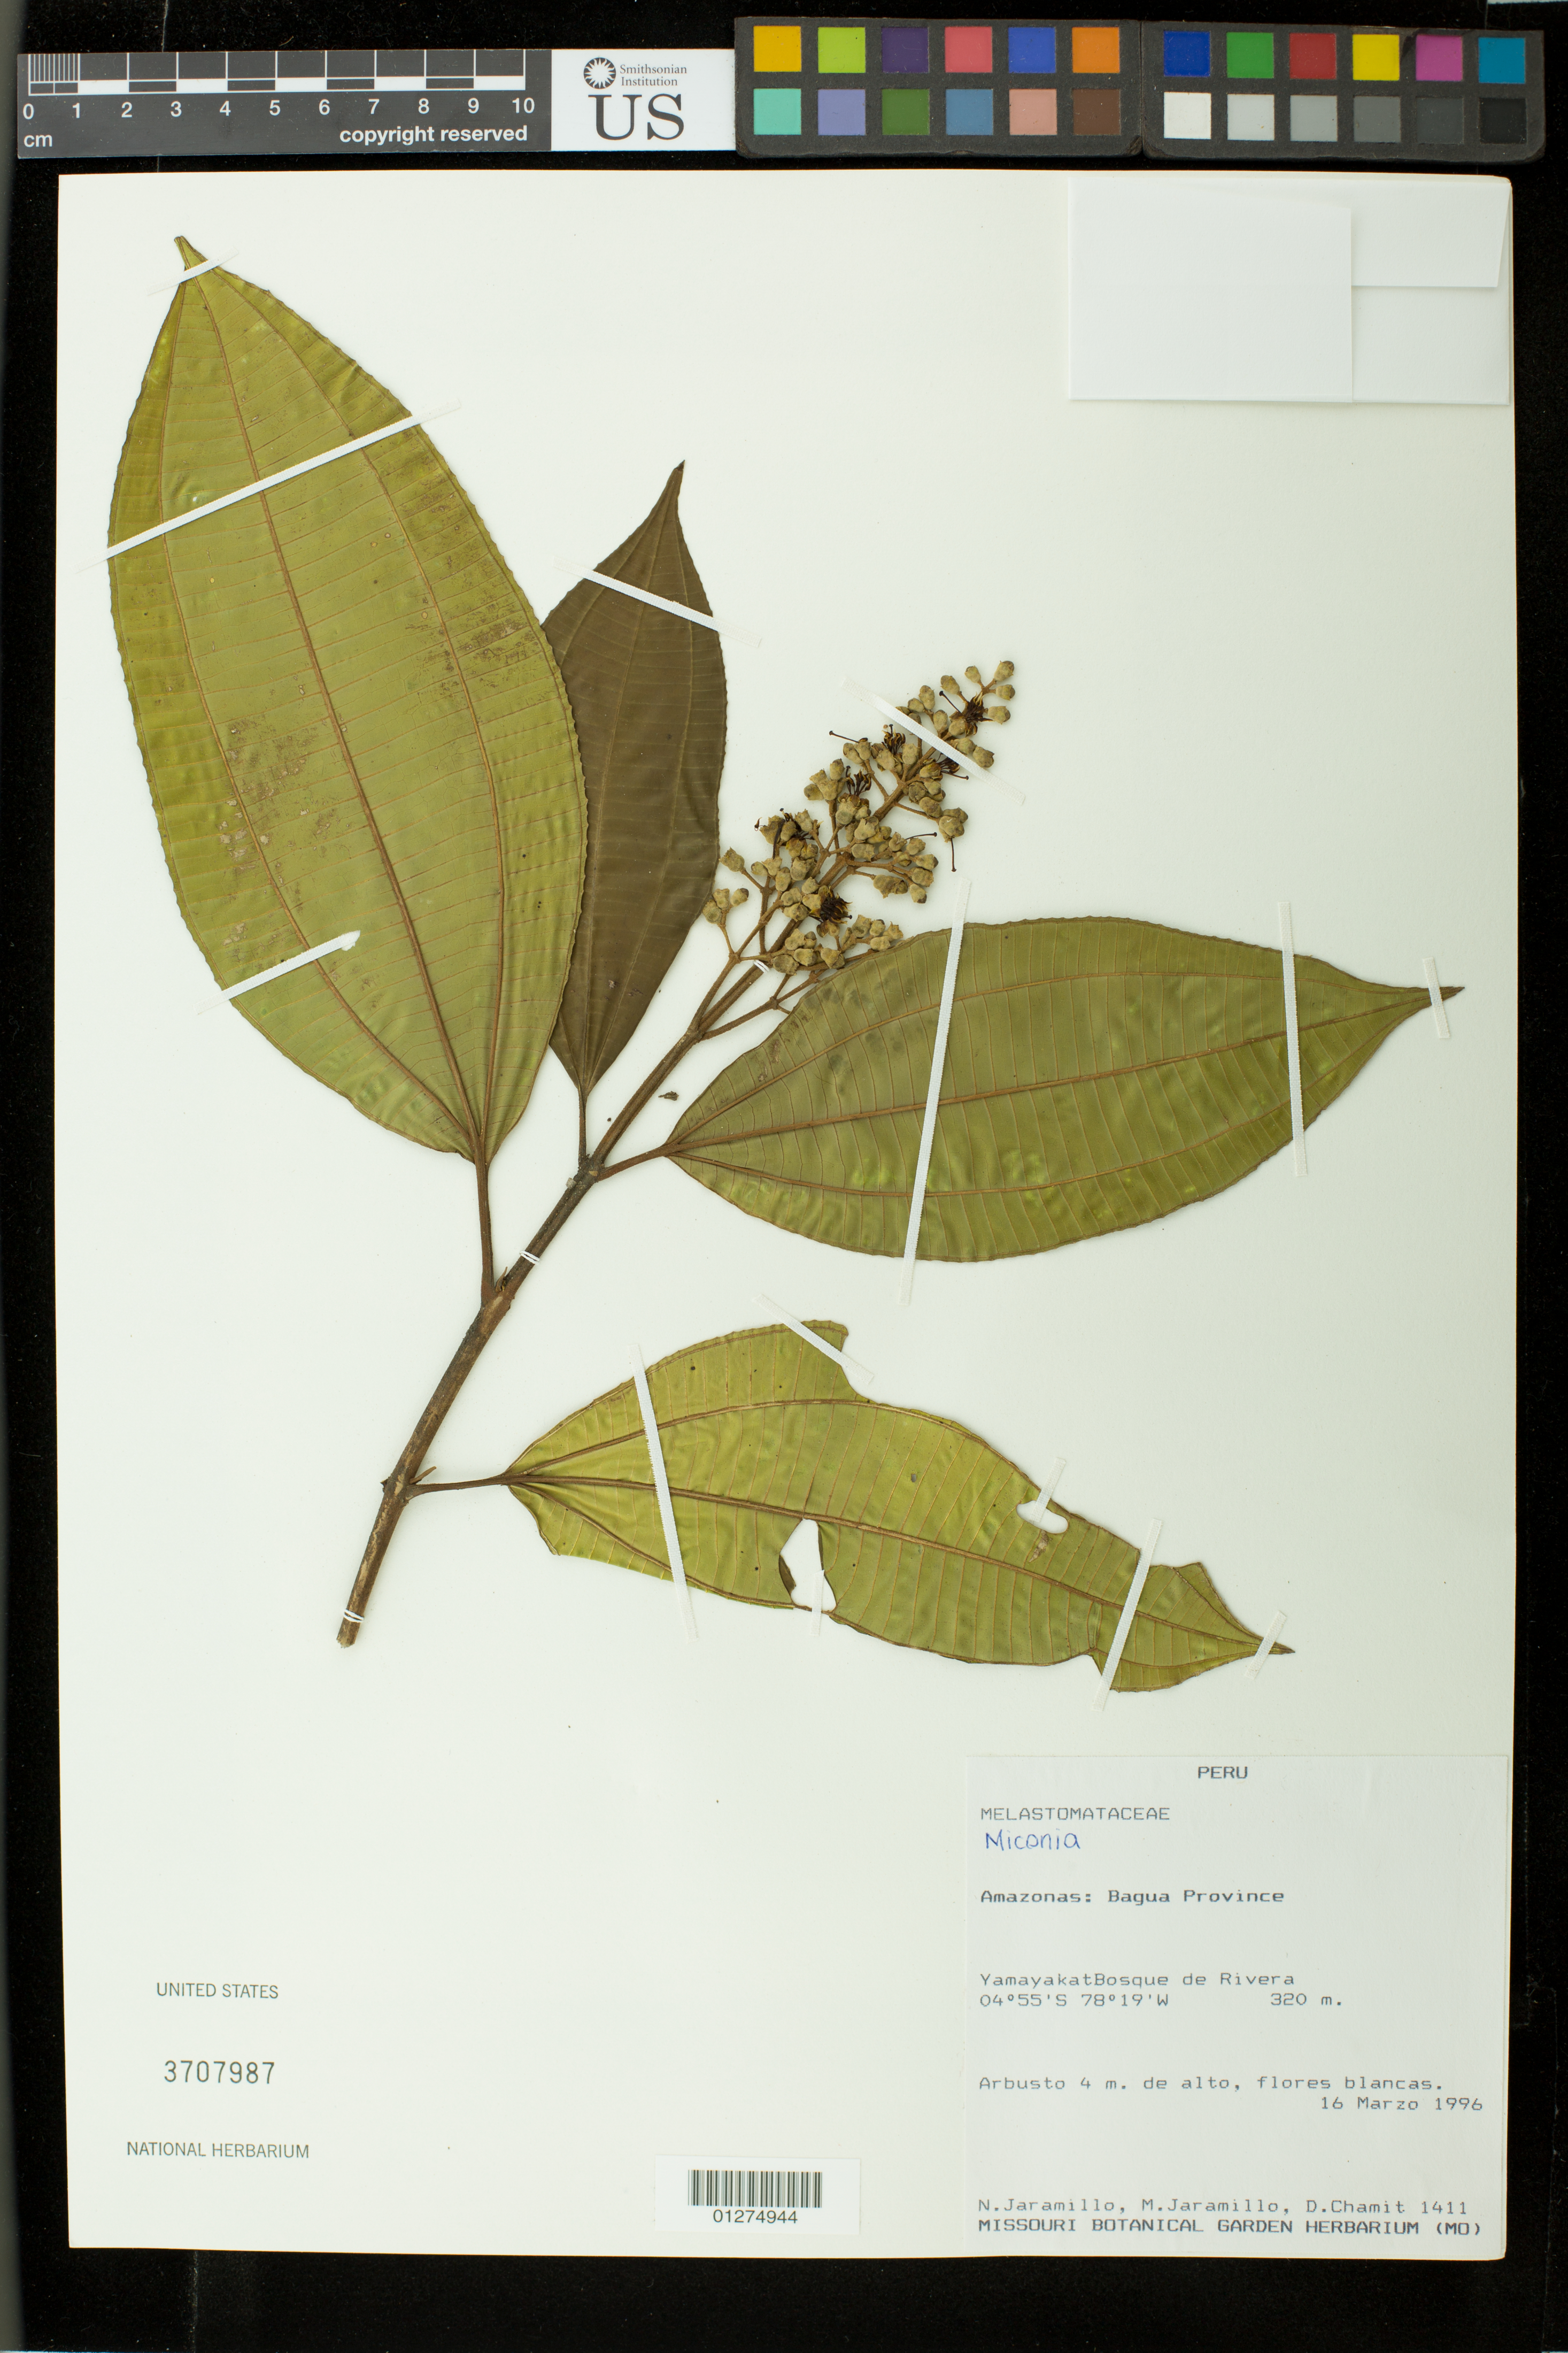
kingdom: Plantae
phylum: Tracheophyta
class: Magnoliopsida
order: Myrtales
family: Melastomataceae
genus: Miconia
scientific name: Miconia sp.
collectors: N. Jaramillo, M. Jaramillo & D. Chamit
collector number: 1411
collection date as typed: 16 Mar 1996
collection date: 1996-03-16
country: Peru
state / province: Amazonas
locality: Prov. Bagua; Yamayakat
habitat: bosque de rivera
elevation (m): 320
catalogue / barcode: US 3707987